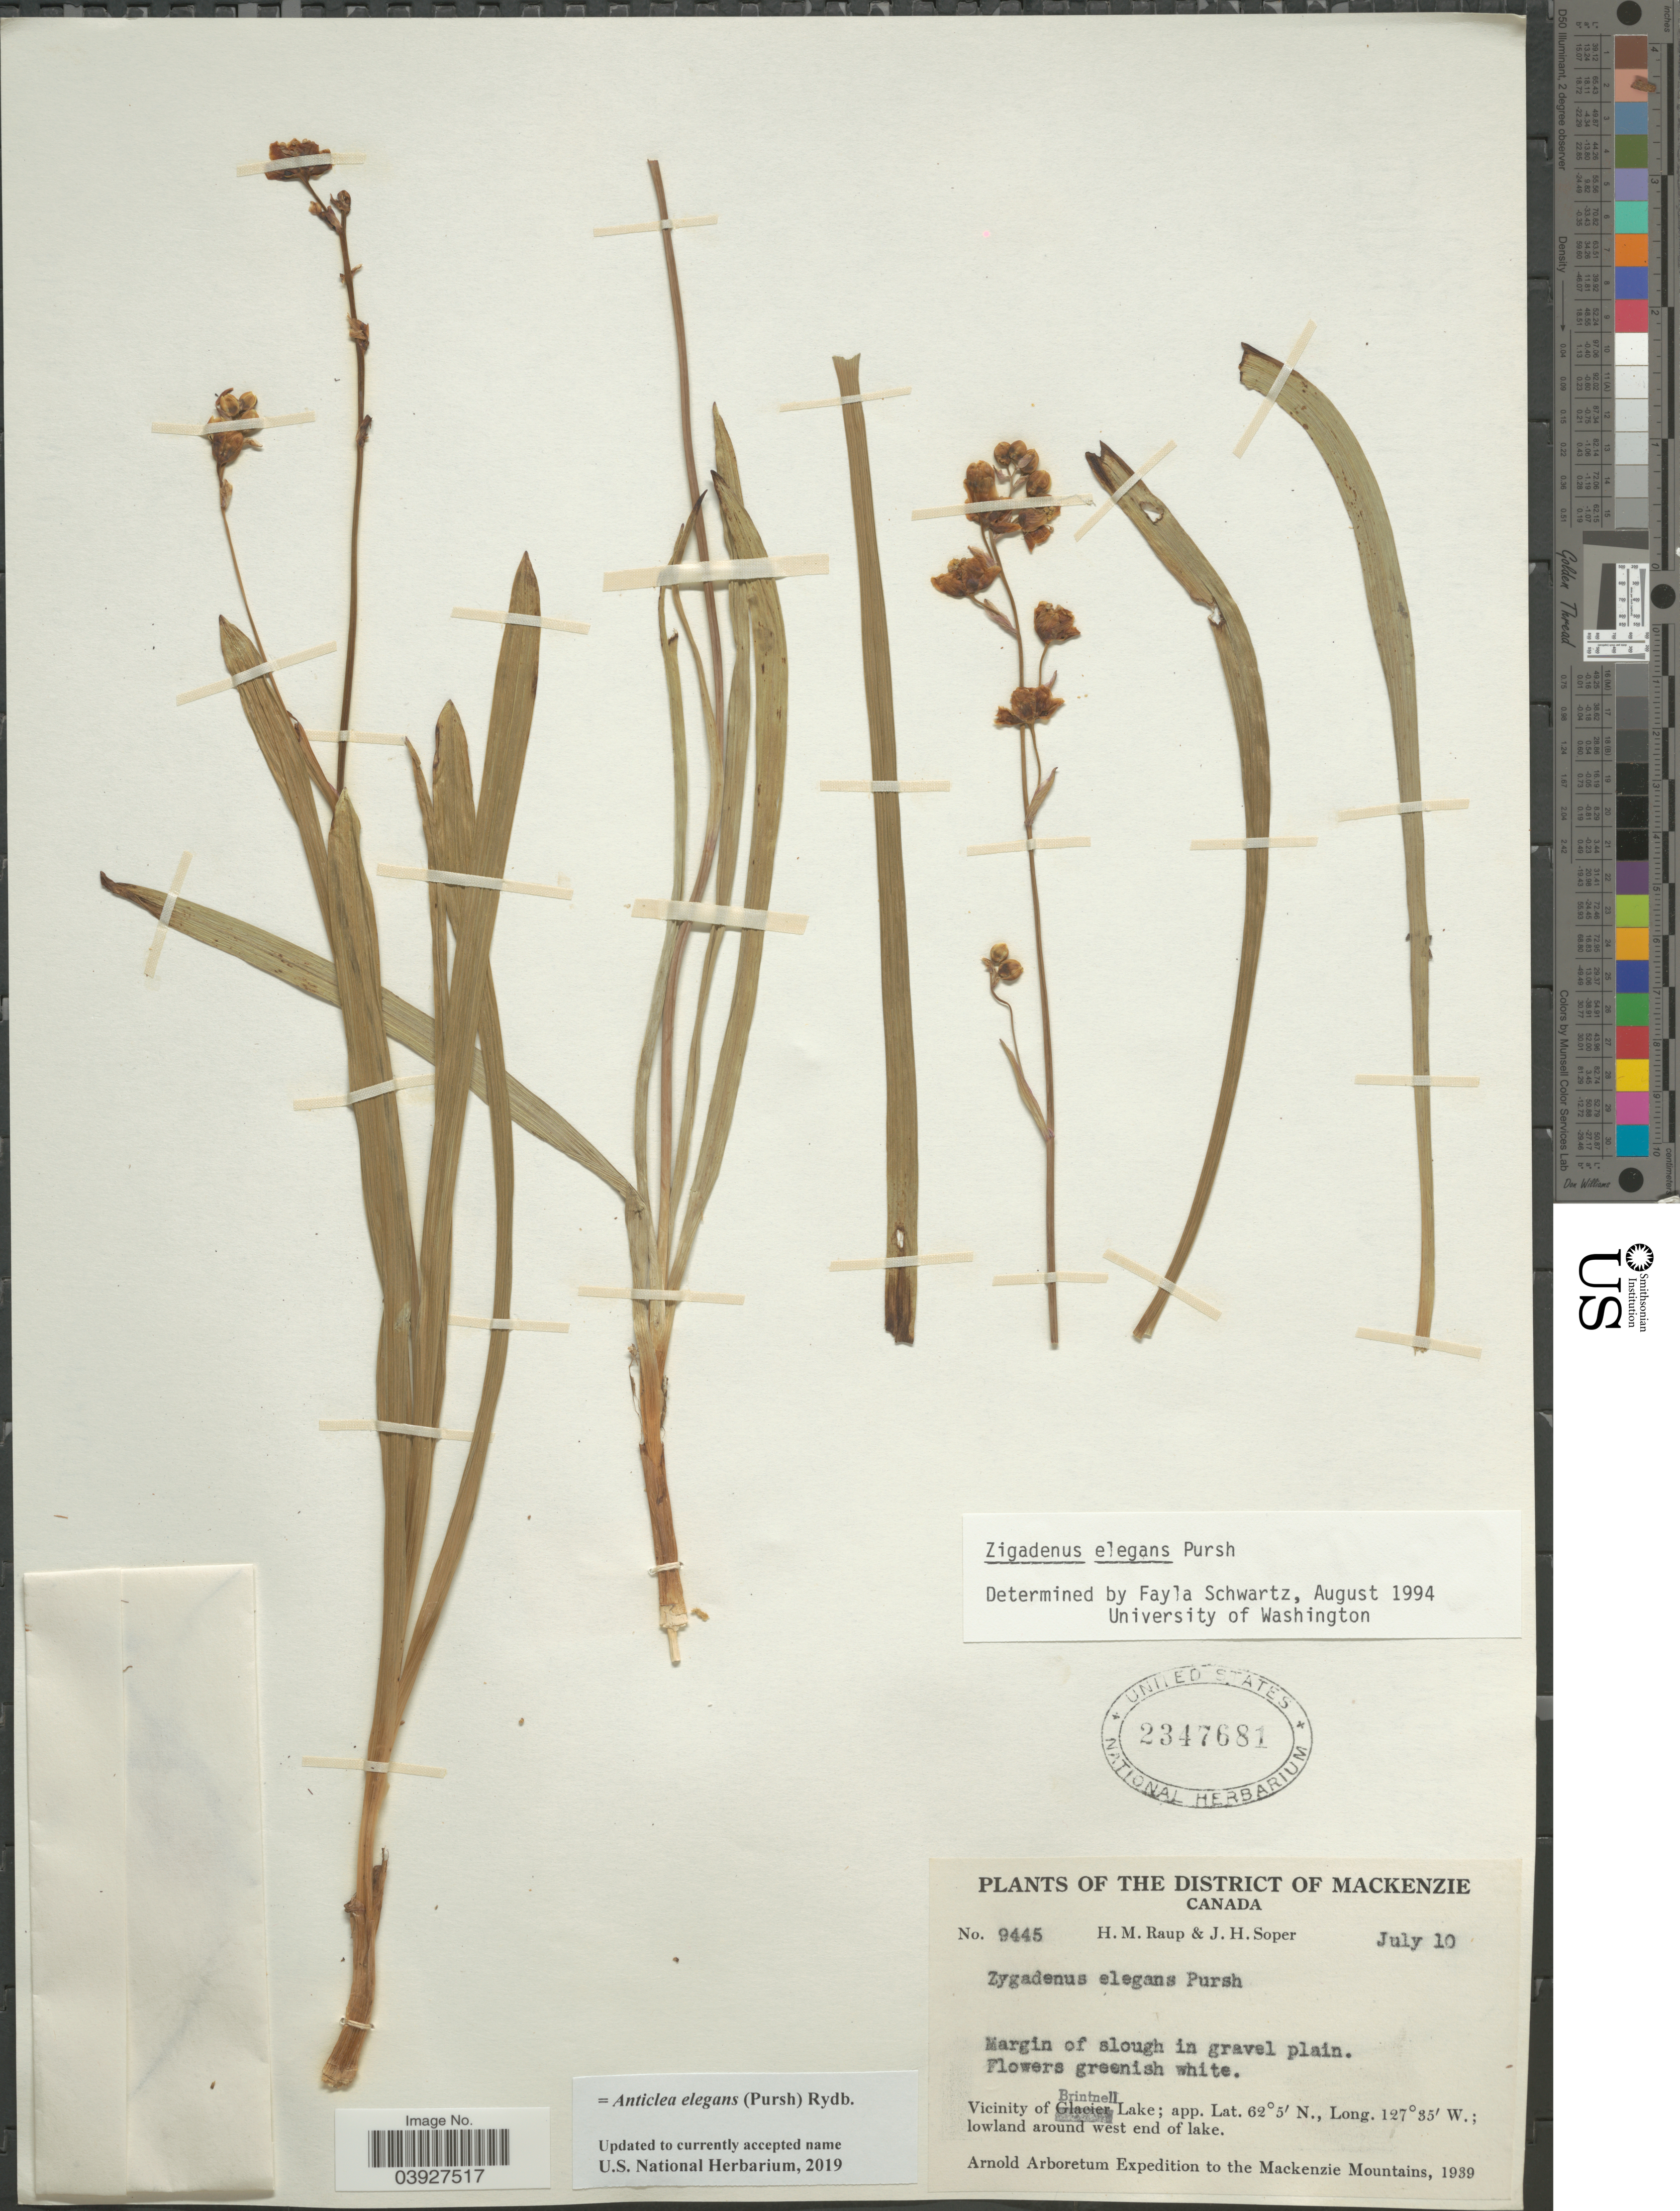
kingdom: Plantae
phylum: Tracheophyta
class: Liliopsida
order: Liliales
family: Melanthiaceae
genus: Anticlea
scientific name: Anticlea elegans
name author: (Pursh) Rydb.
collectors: H. Raup & J. H. Soper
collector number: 9445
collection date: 1939-07-10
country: Canada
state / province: British Columbia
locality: District of Mackenzie. Vicinity of Brintnell Lake; lowland around west end of lake. To the Mackenzie Mountains.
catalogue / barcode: US 2347681